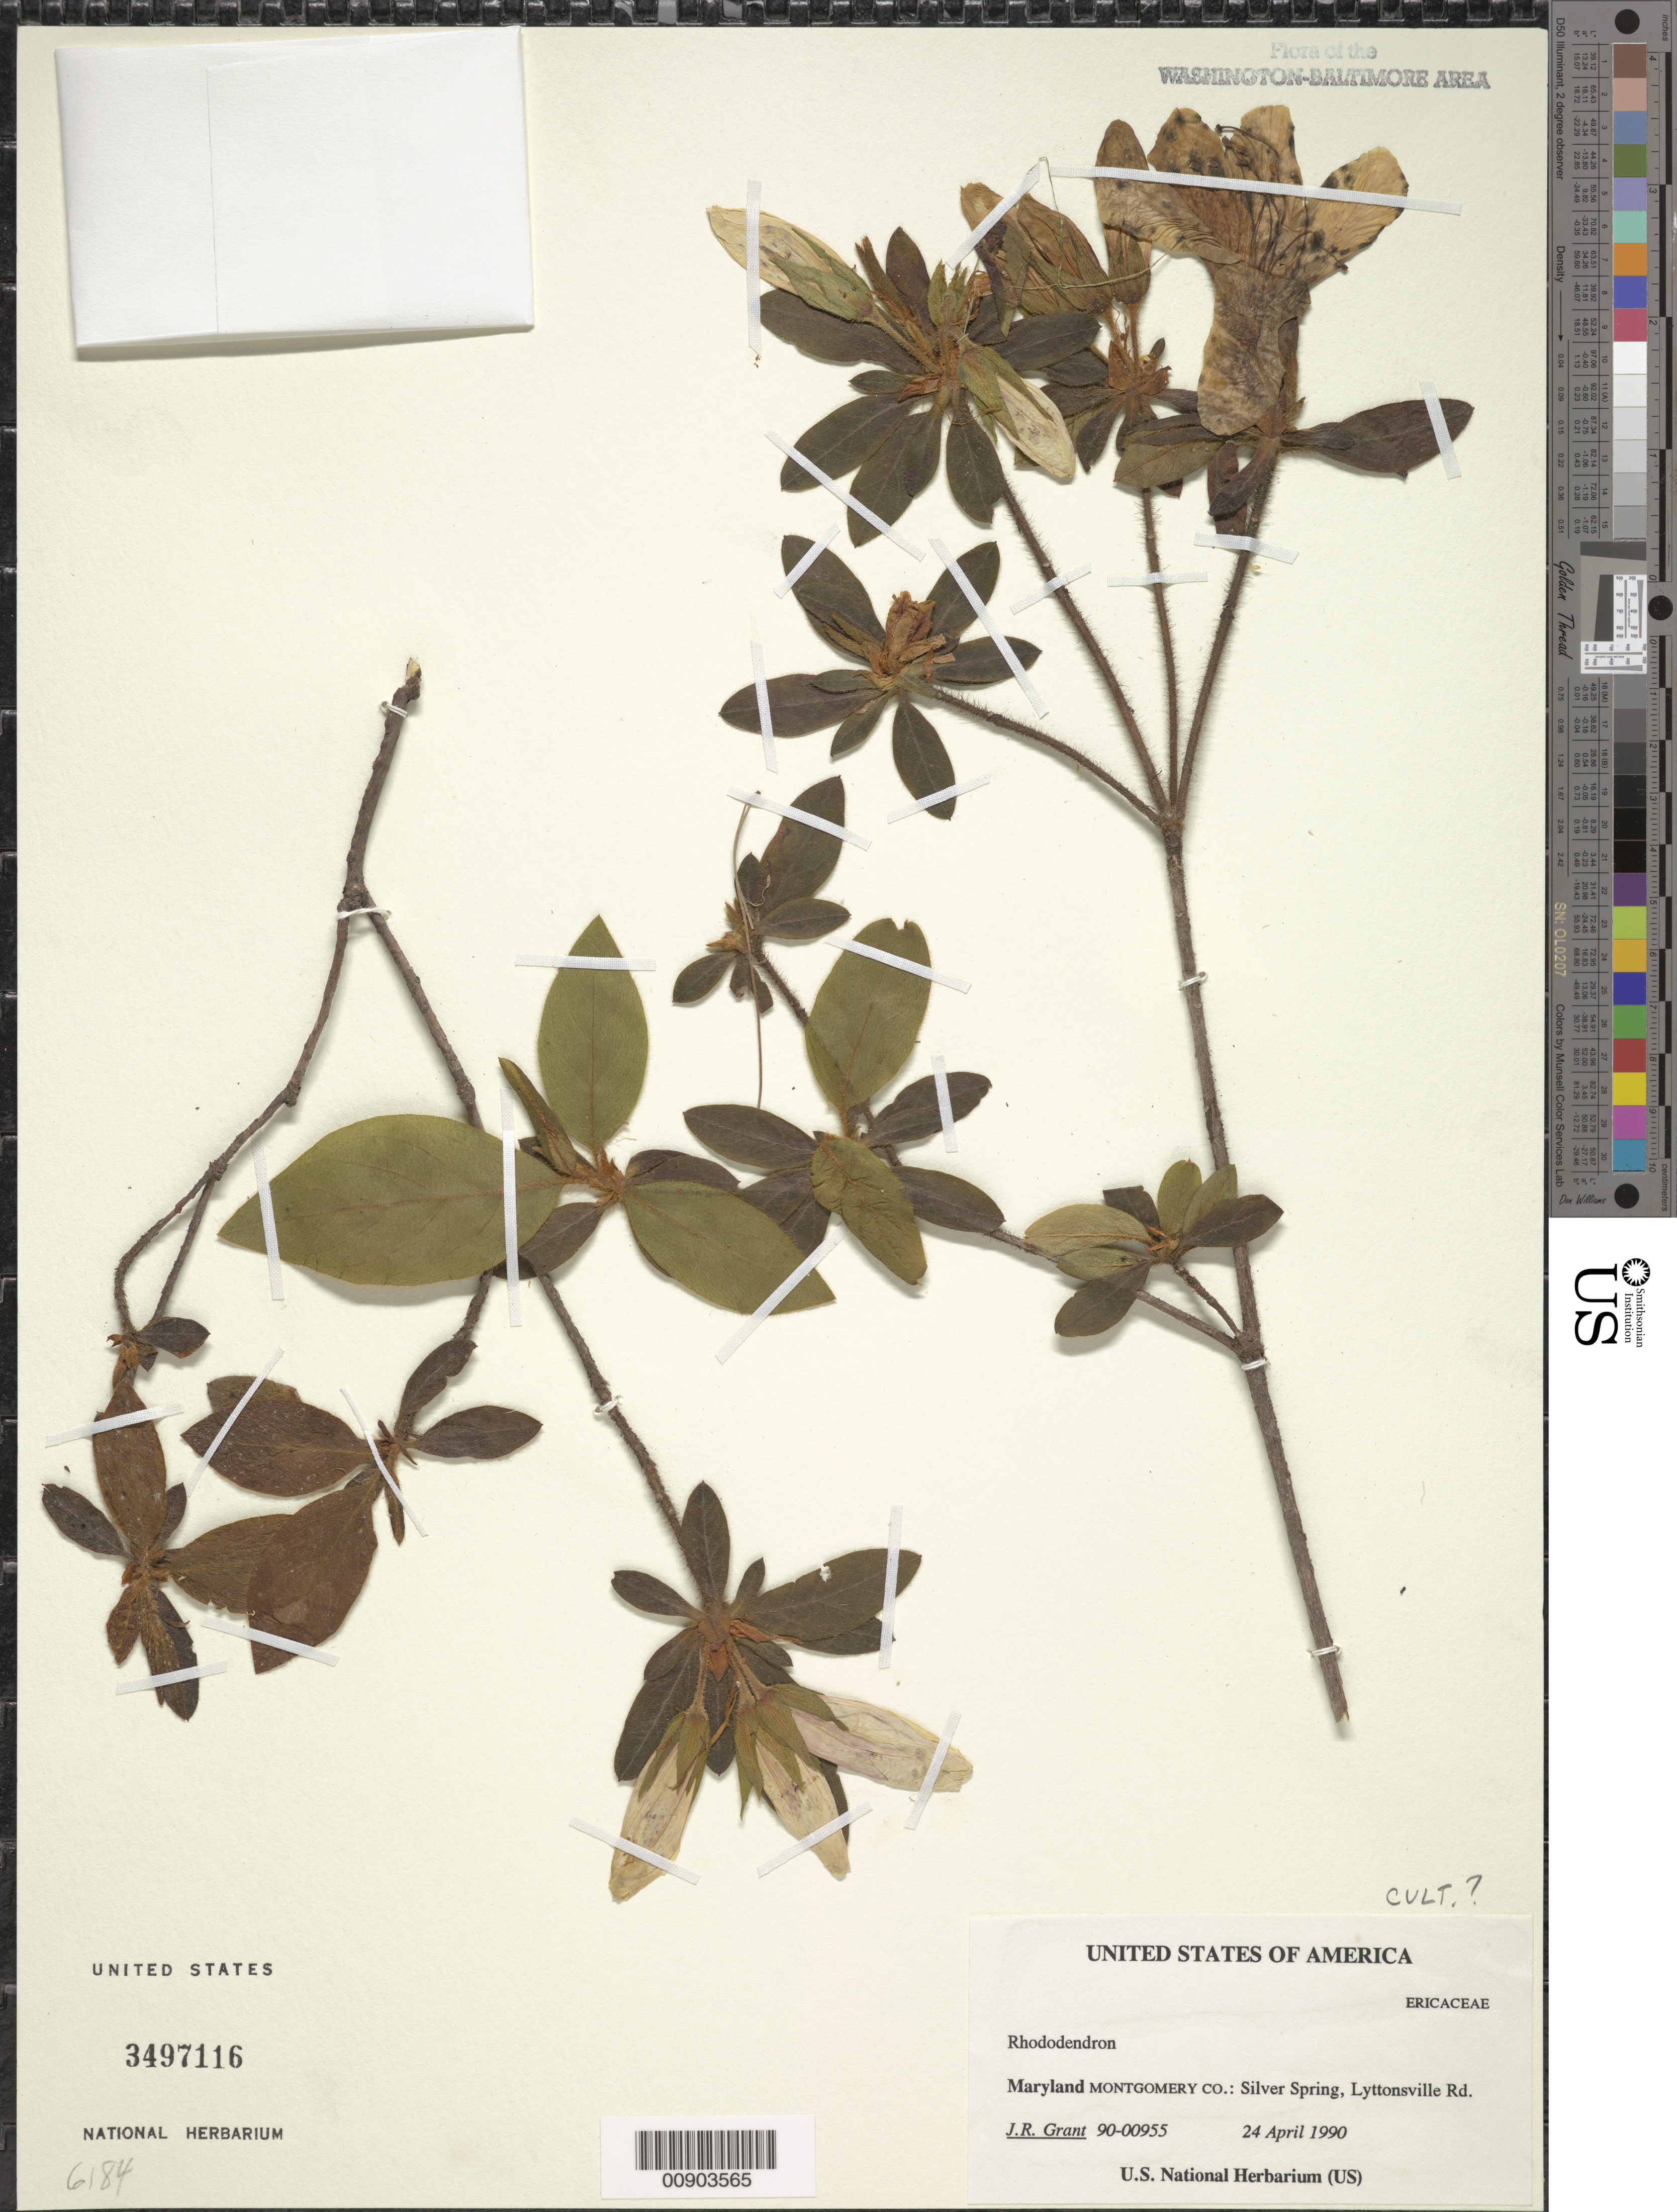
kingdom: Plantae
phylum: Tracheophyta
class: Magnoliopsida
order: Ericales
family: Ericaceae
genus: Rhododendron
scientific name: Rhododendron sp.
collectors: J. R. Grant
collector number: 90-00955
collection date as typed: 24 March 1990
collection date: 1990-03-24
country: United States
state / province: Maryland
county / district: Montgomery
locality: Silver Spring, Lyttonsville Rd.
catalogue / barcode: US 3497116